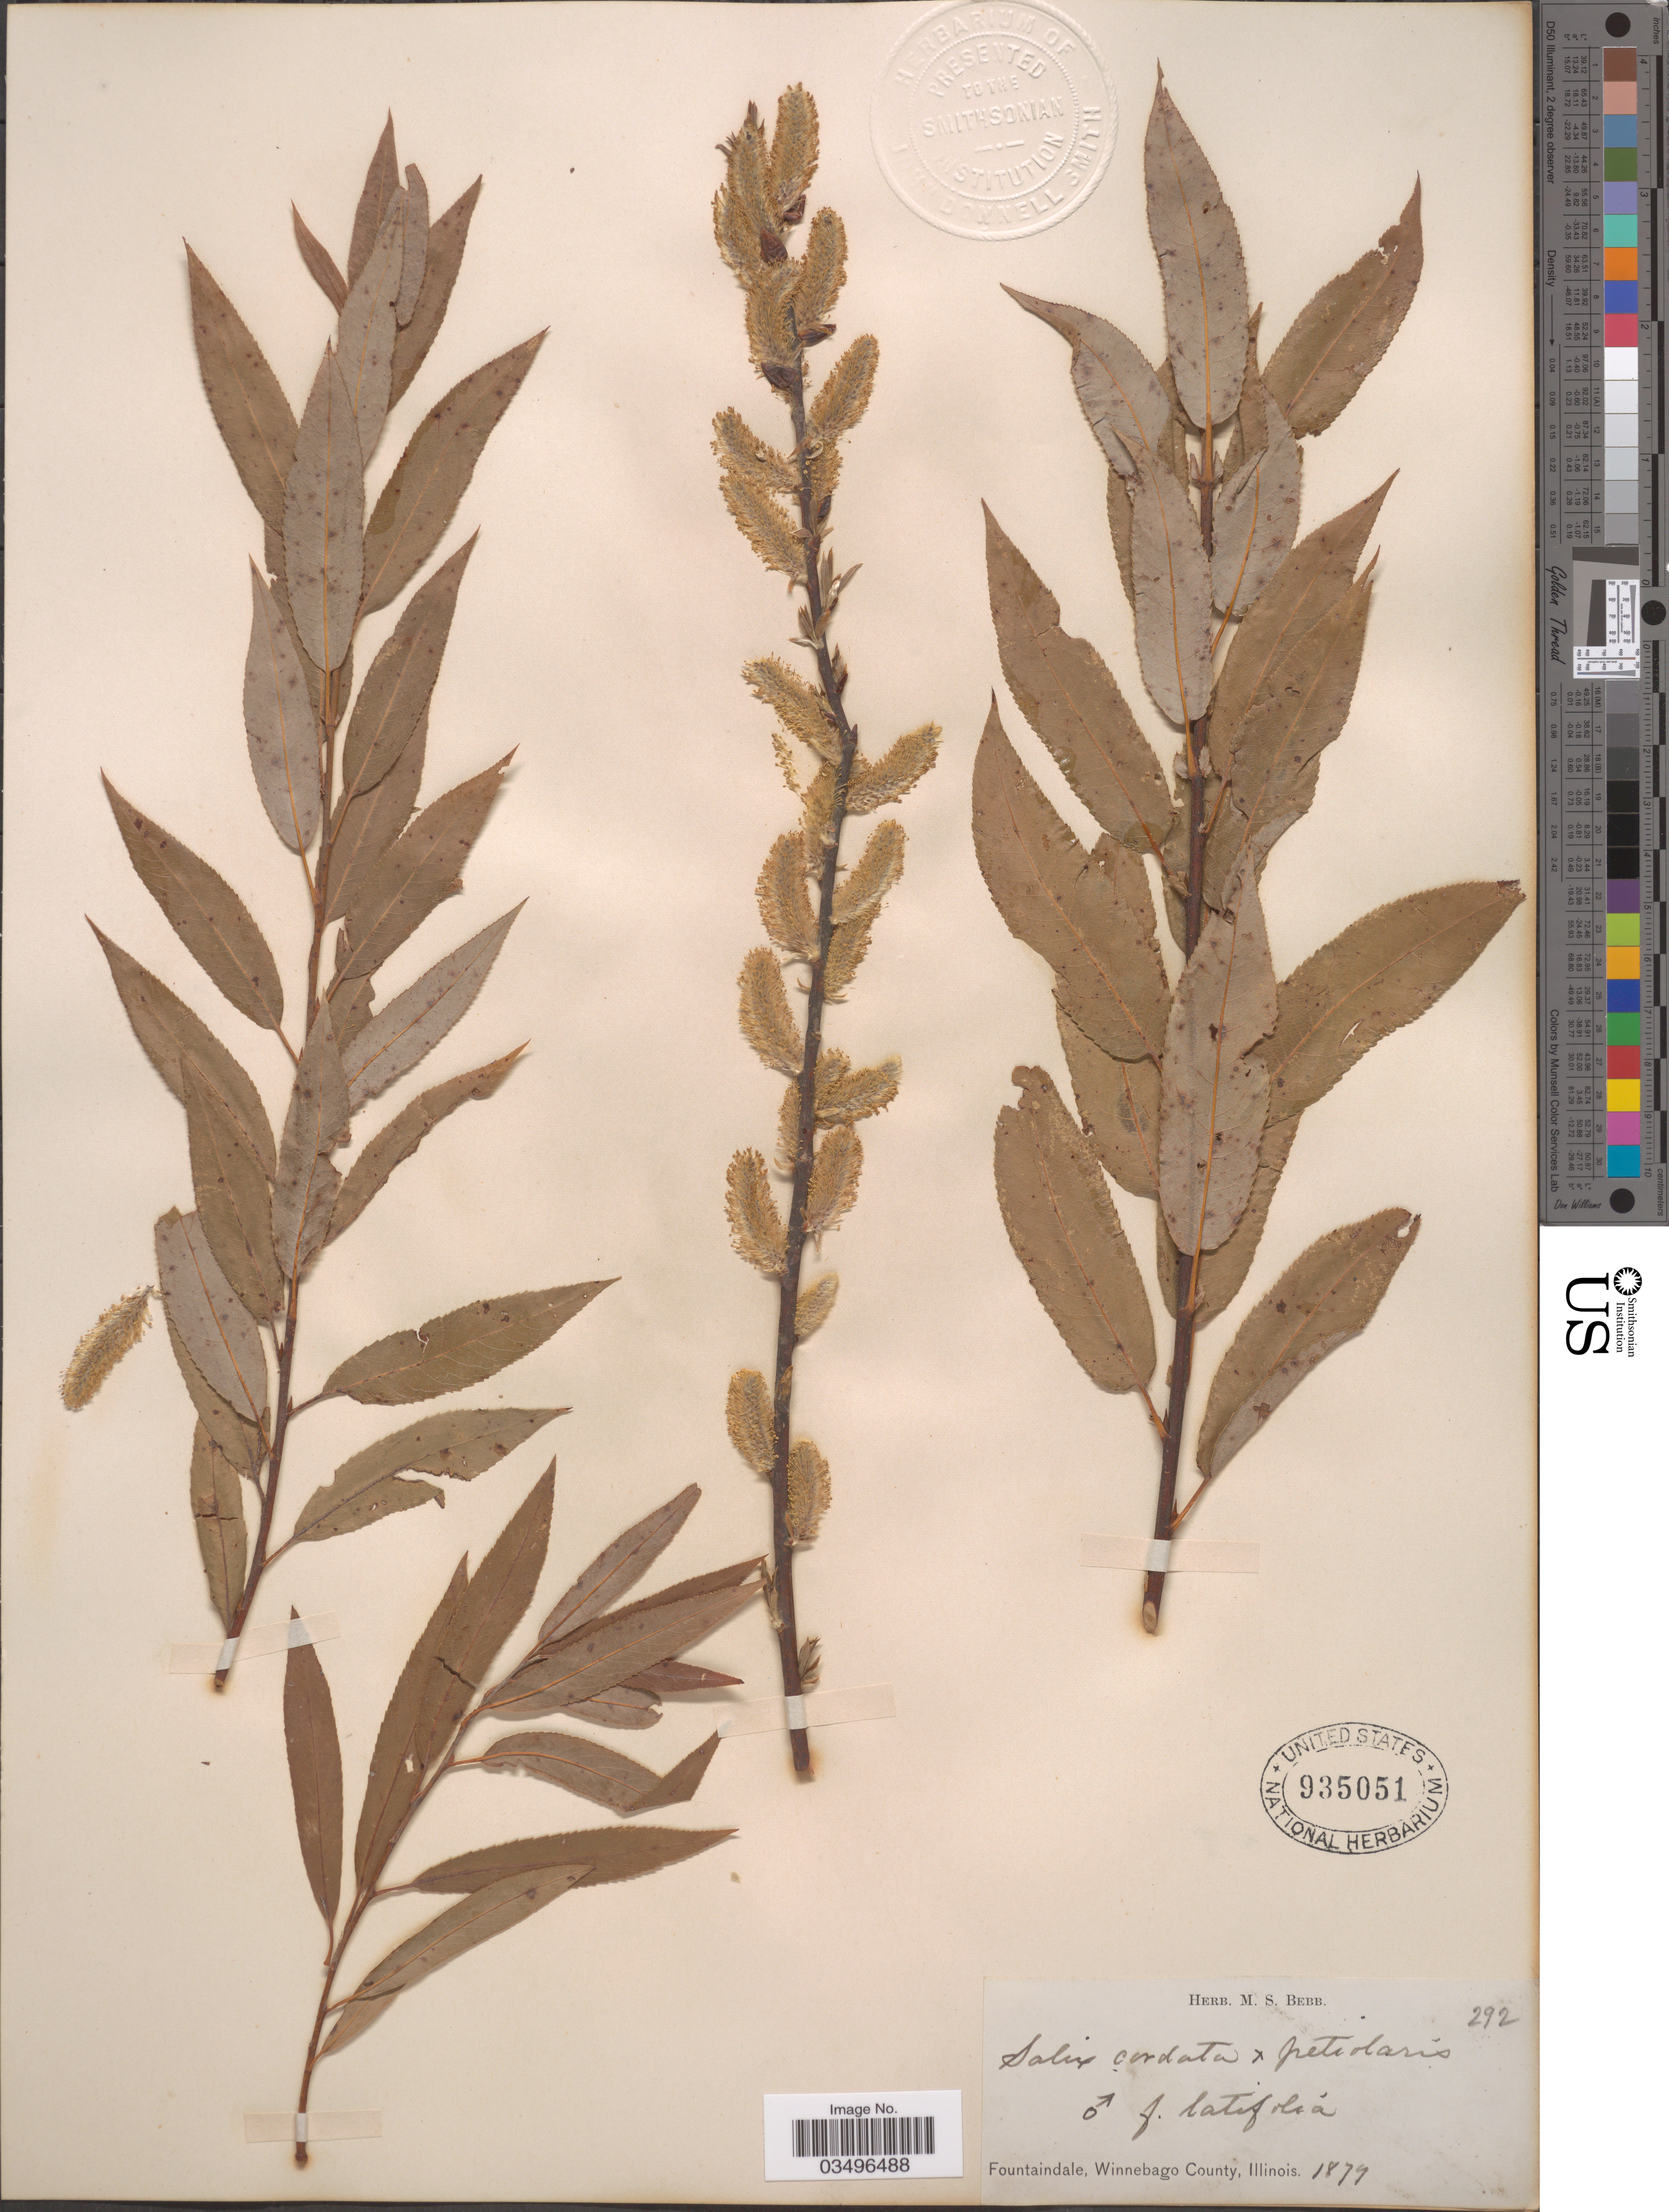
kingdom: Plantae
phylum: Tracheophyta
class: Magnoliopsida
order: Malpighiales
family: Salicaceae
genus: Salix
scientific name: Salix cordata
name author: Michx.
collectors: ex Herb. M. S. Bebb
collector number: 292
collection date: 1879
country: United States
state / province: Illinois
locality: Fountaindale, Winnebago County.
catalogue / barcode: US 935051